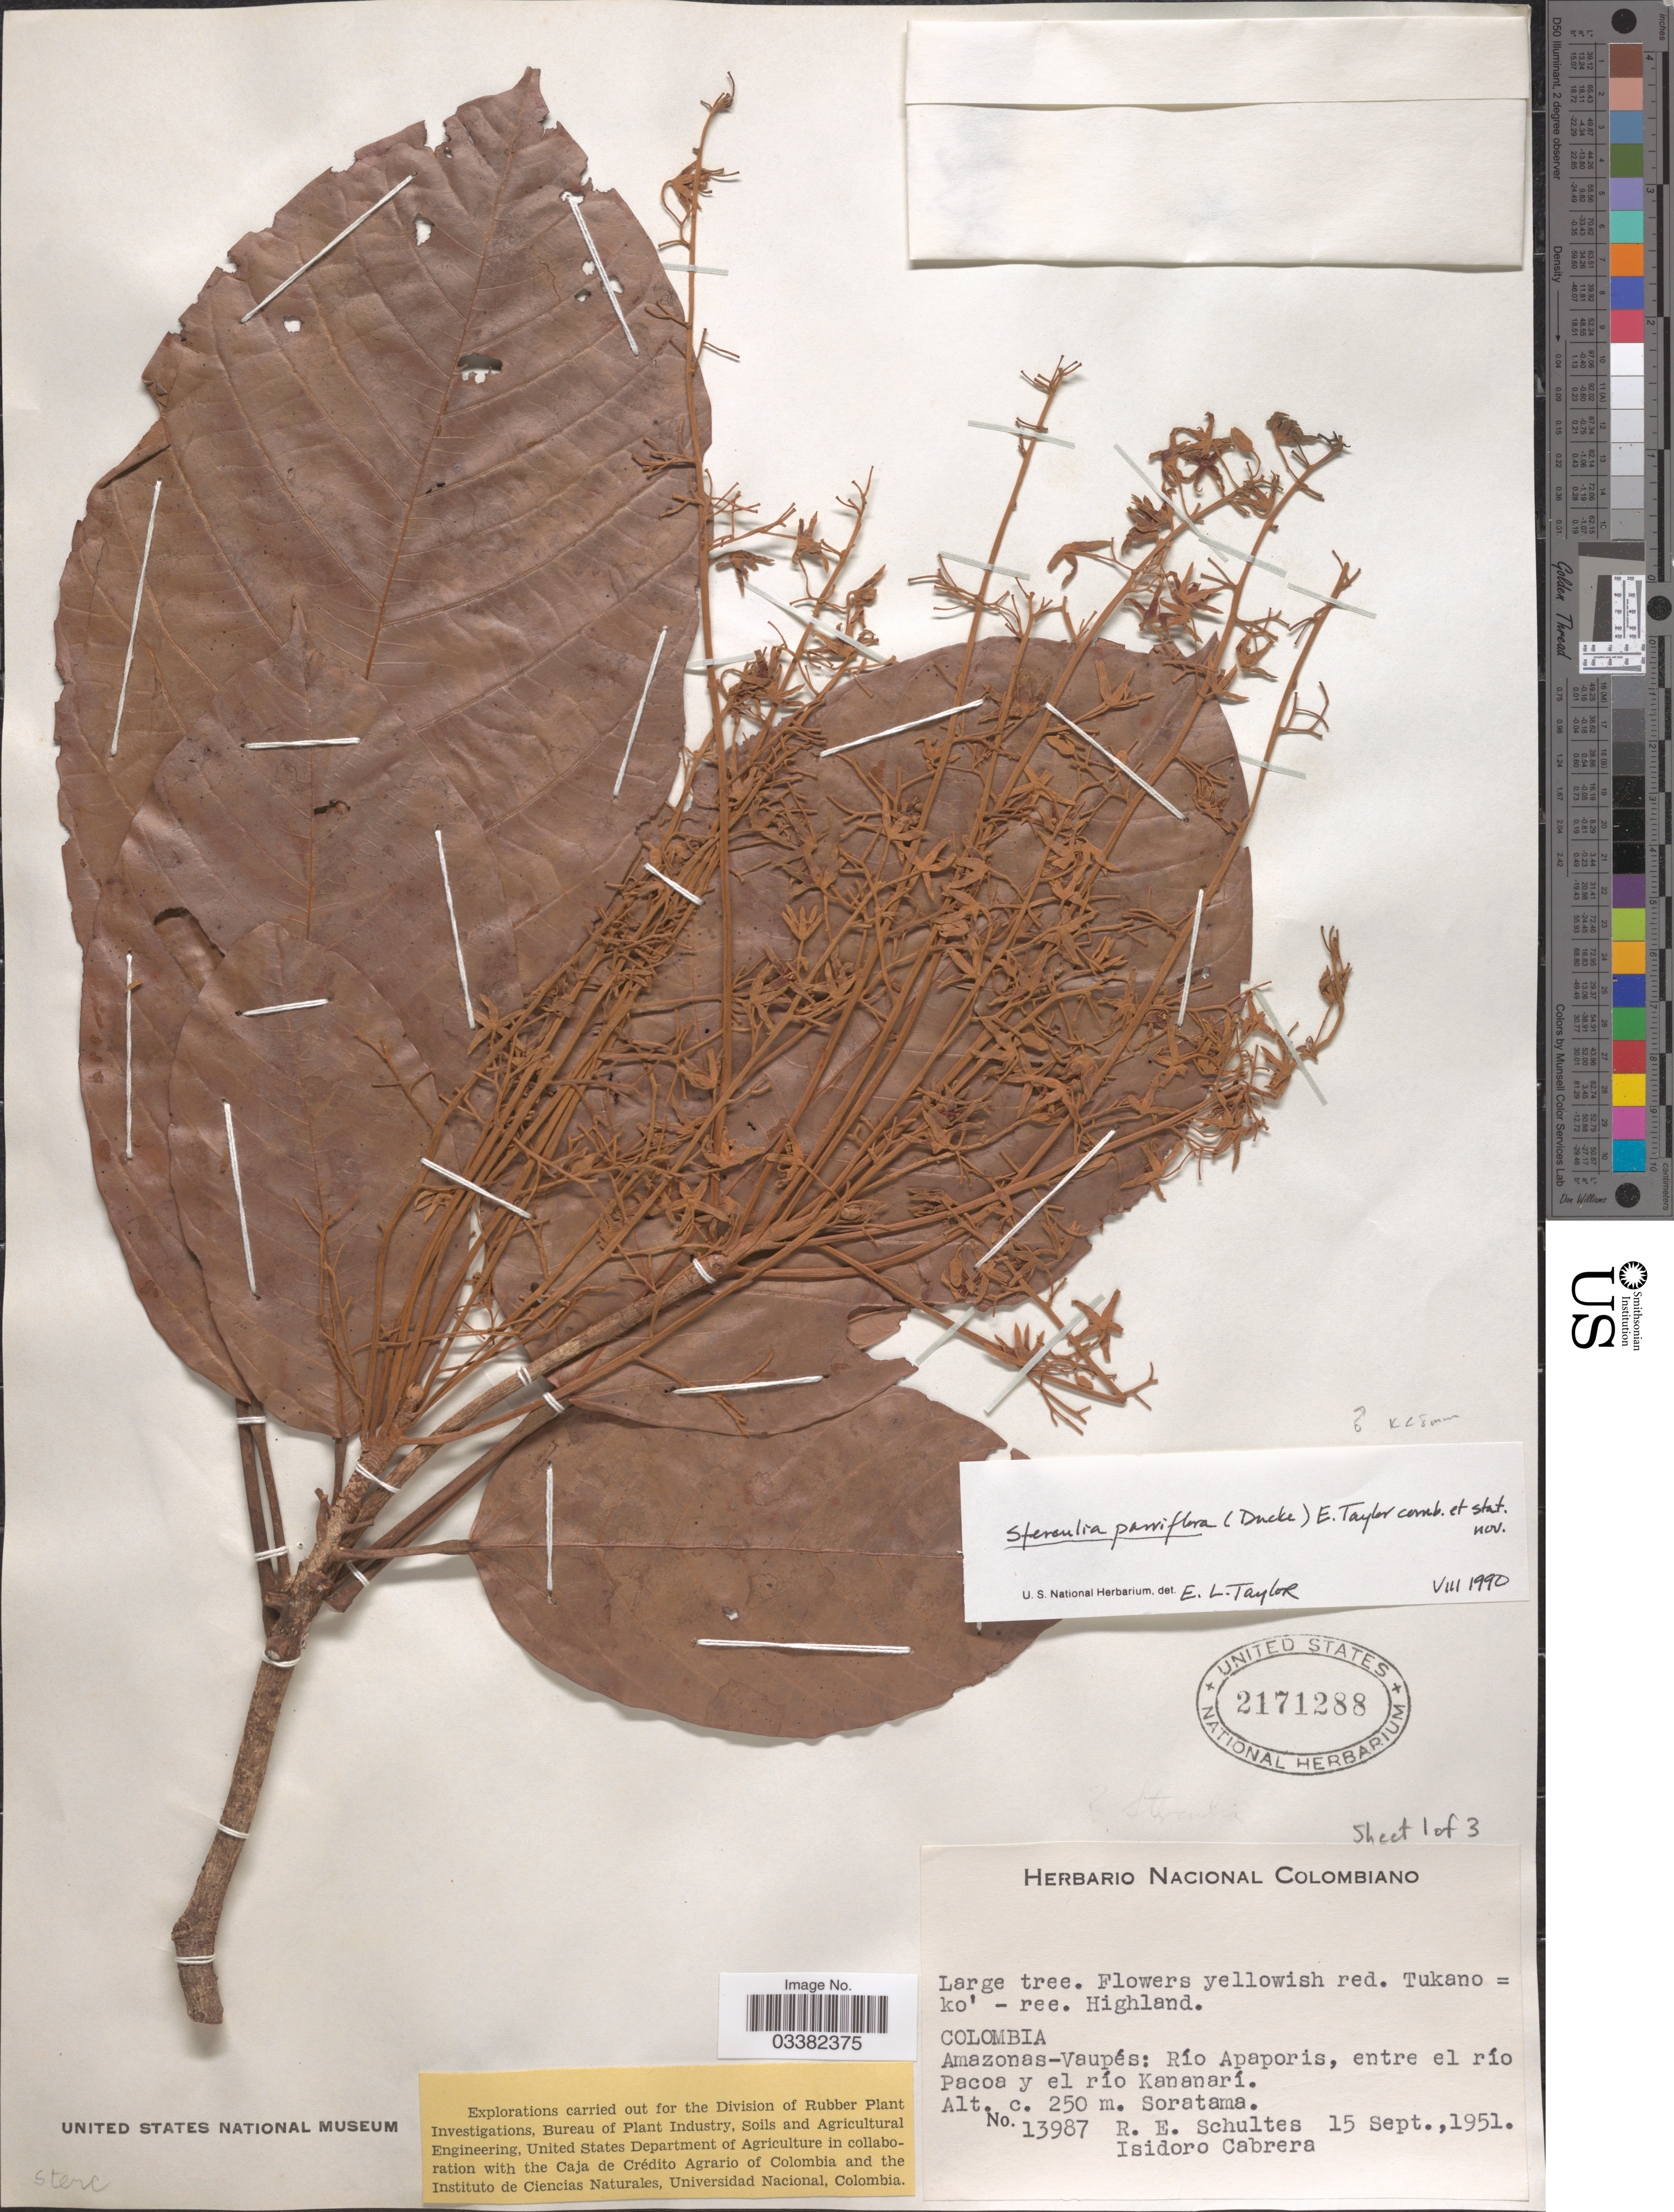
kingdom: Plantae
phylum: Tracheophyta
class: Magnoliopsida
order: Malvales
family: Malvaceae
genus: Sterculia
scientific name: Sterculia kayae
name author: P.E. Berry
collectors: R. E. Schultes & I. Cabrera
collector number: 13987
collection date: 1951-09-15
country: Colombia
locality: Amazonas-Vaupés. Río Apaporis: entre el río Pacoa y el río Kananarí. Soratama.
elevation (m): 250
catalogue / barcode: US 2171288